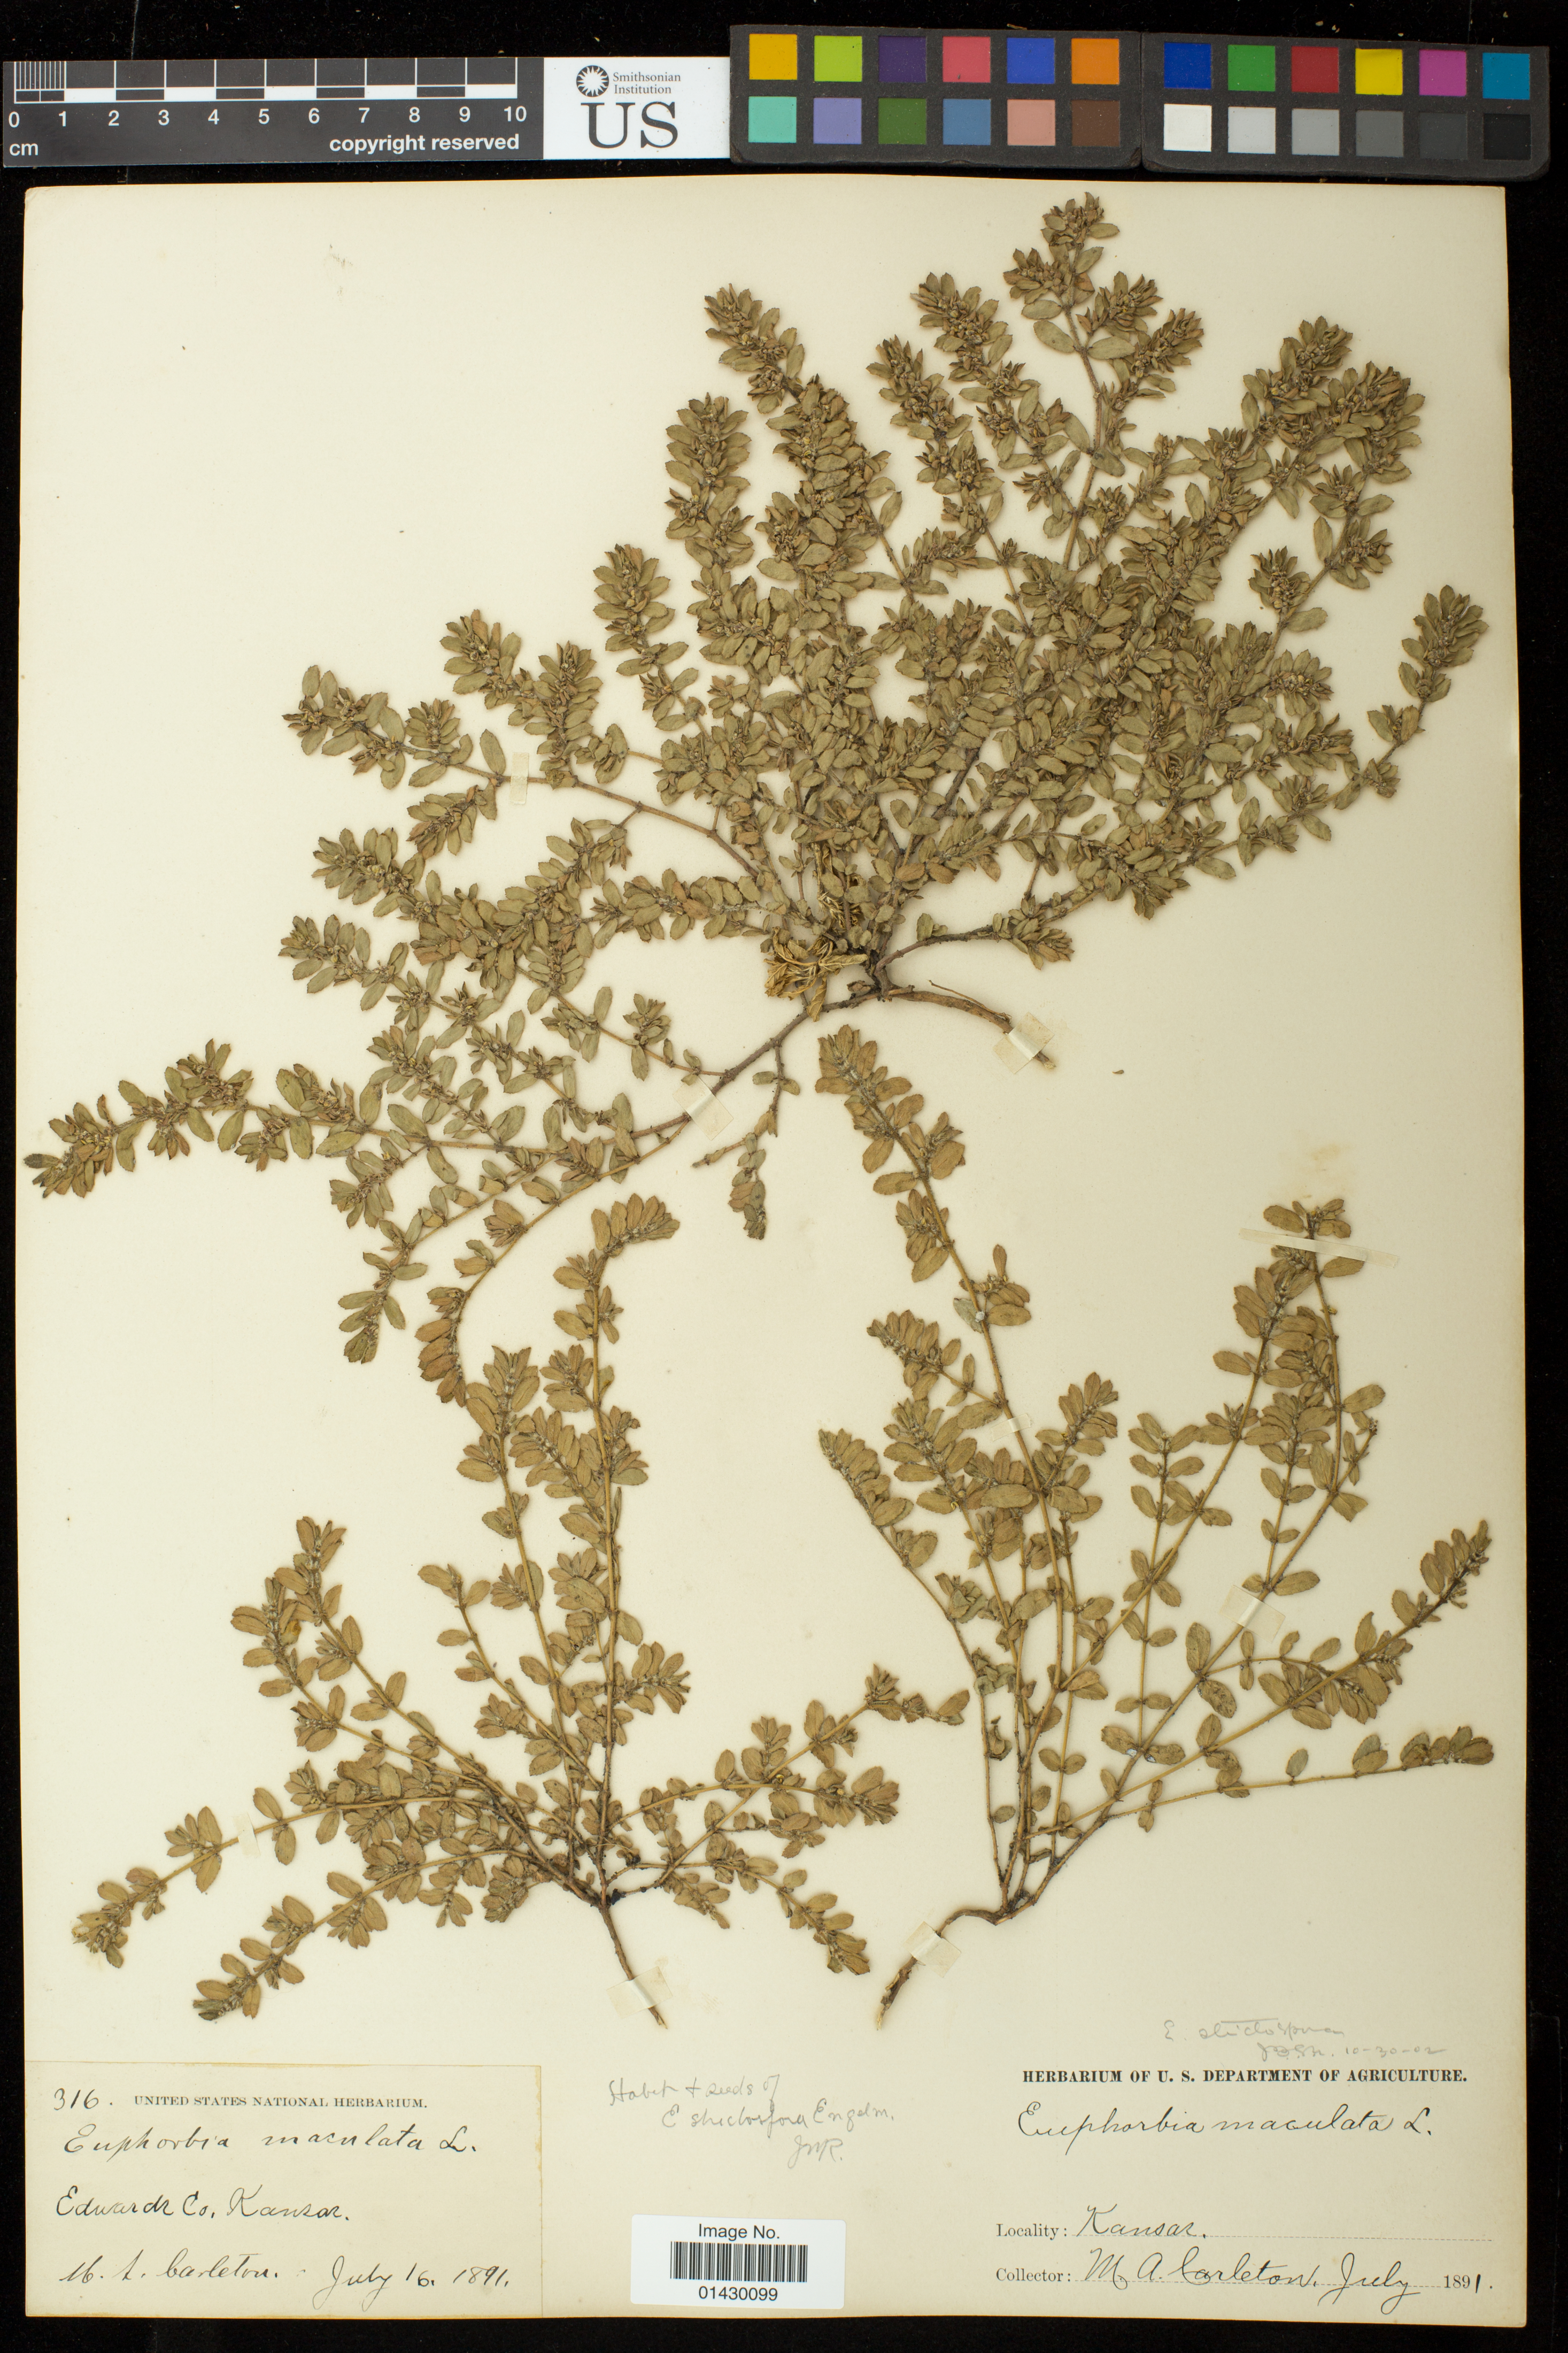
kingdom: Plantae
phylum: Tracheophyta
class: Magnoliopsida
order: Malpighiales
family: Euphorbiaceae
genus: Euphorbia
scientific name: Euphorbia stictospora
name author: Engelm.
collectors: M. A. Carleton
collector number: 316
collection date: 1891-07-16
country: United States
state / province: Kansas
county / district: Edwards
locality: Edwards Co. Kansas